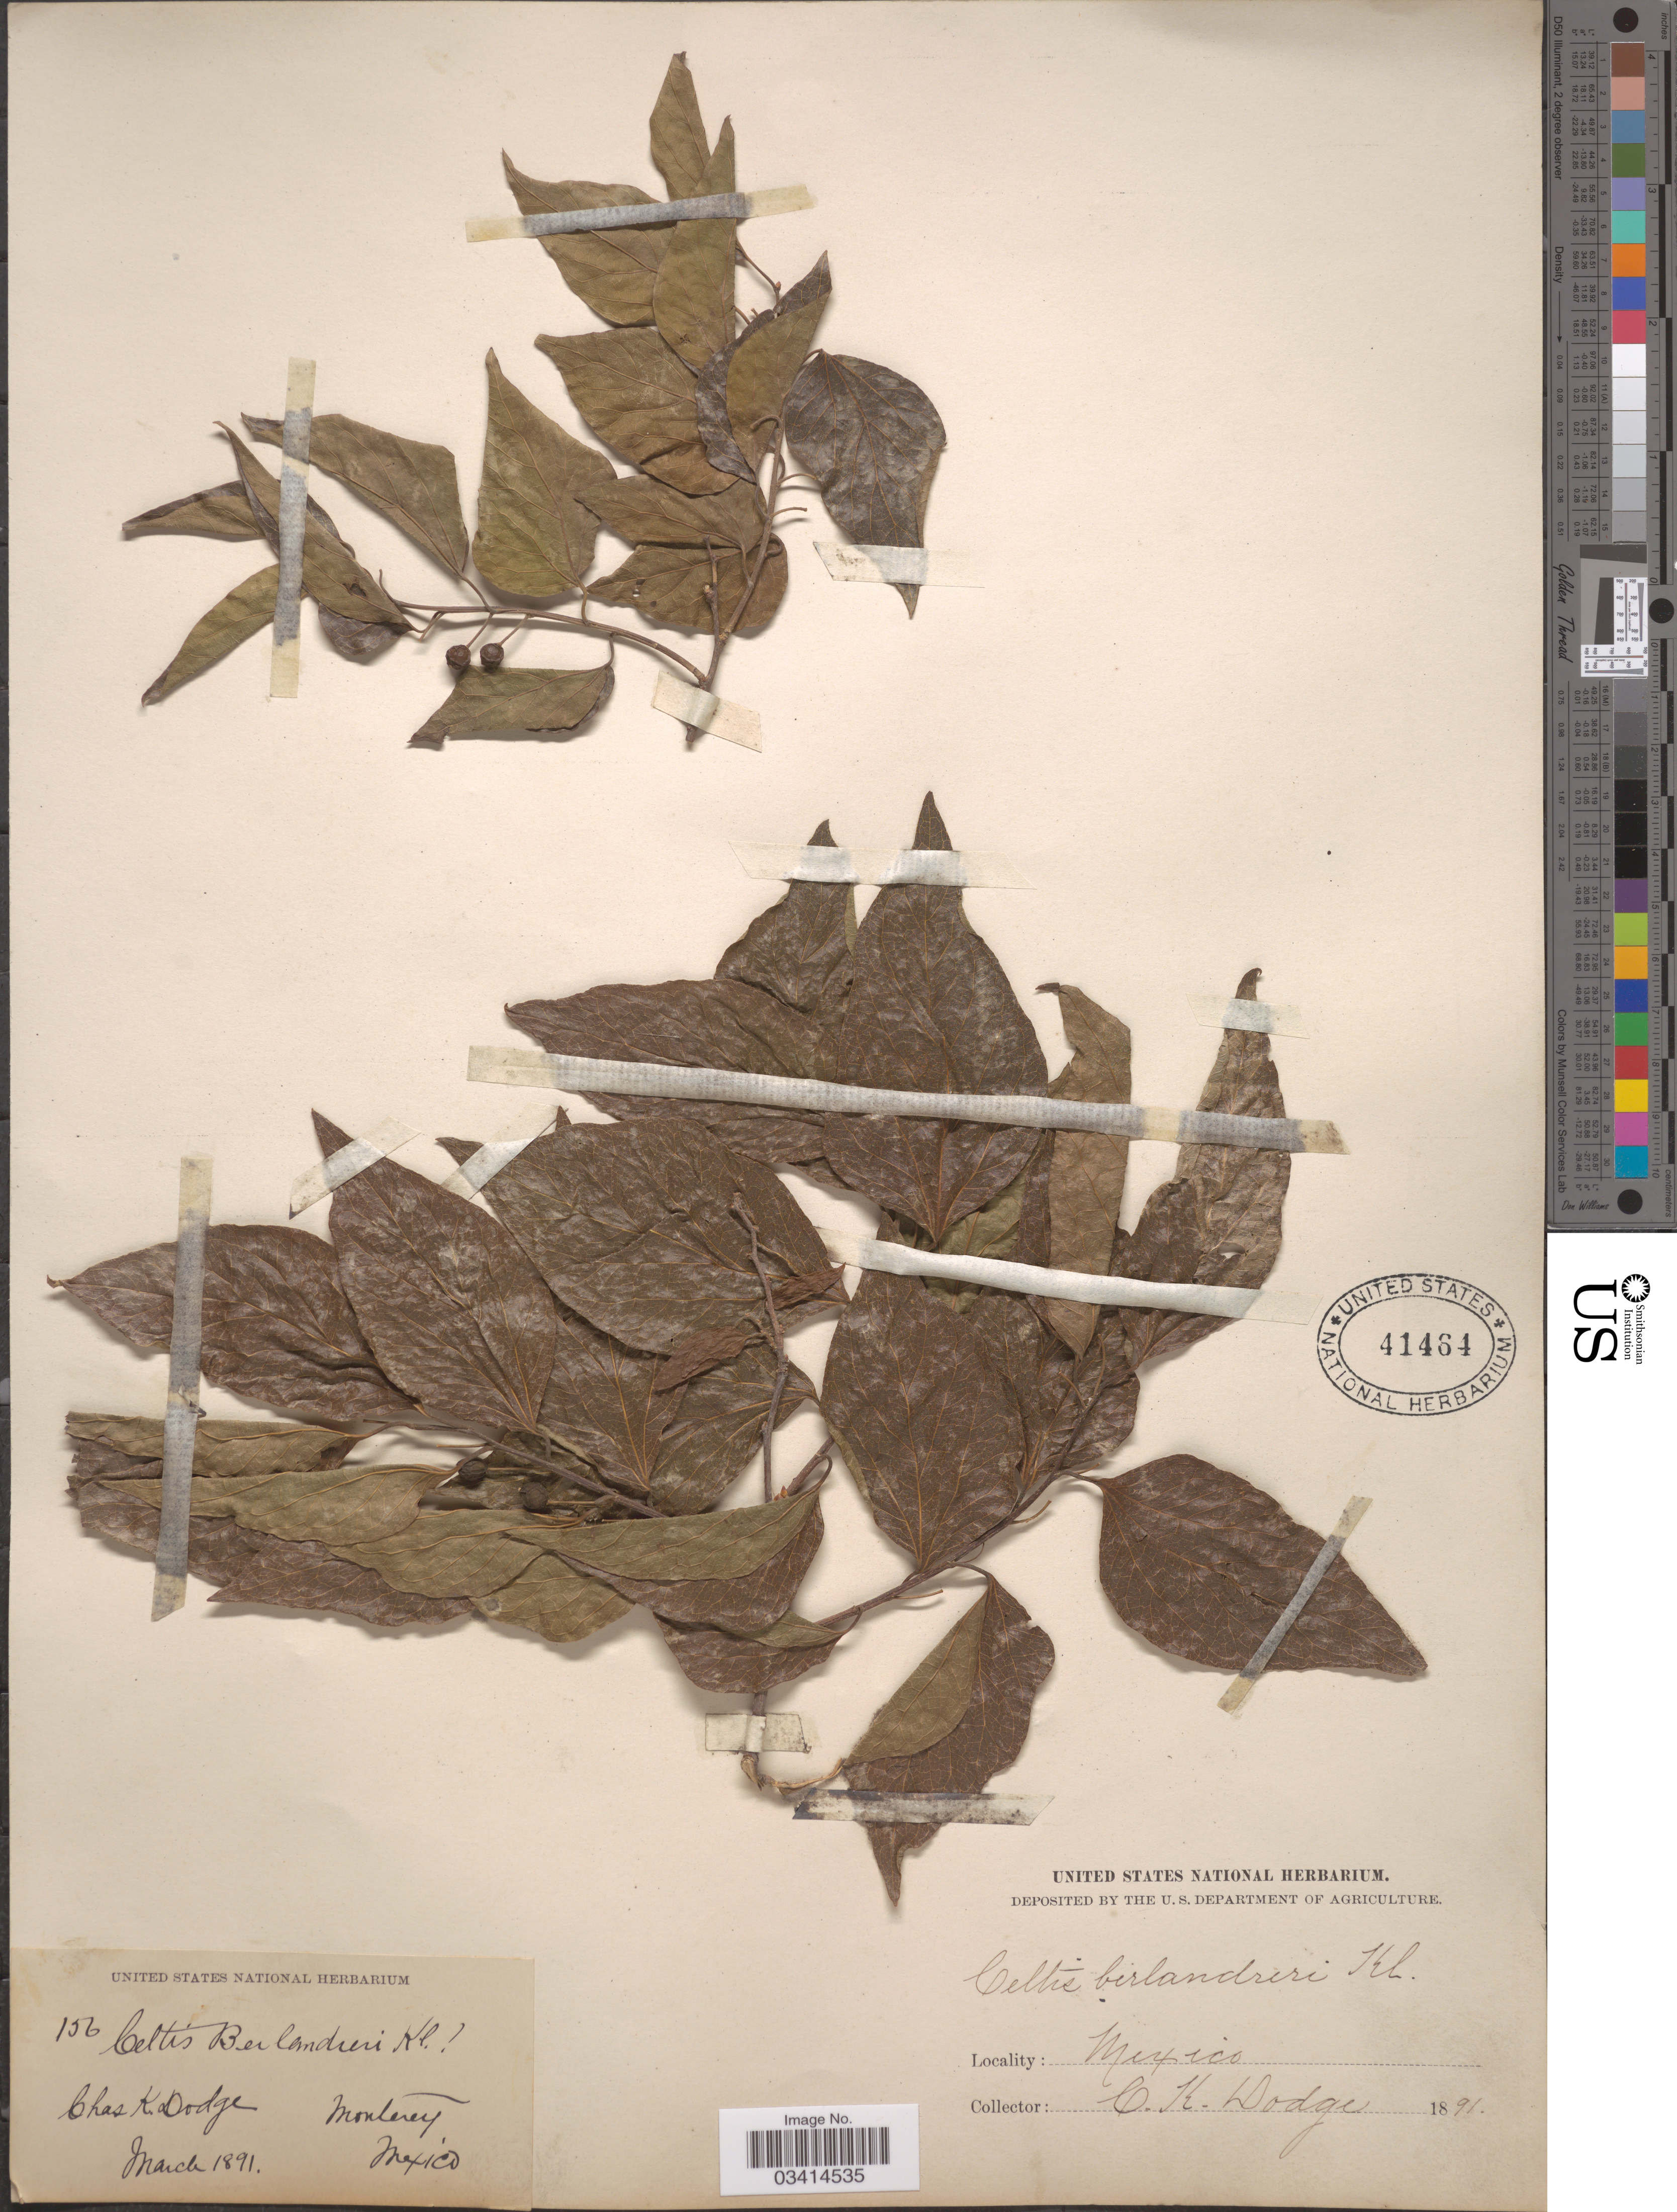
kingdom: Plantae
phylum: Tracheophyta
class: Magnoliopsida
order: Rosales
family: Cannabaceae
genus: Celtis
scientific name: Celtis laevigata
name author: Willd.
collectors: C. Dodge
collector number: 156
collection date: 1891-03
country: Mexico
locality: Monterey.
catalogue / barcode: US 41464